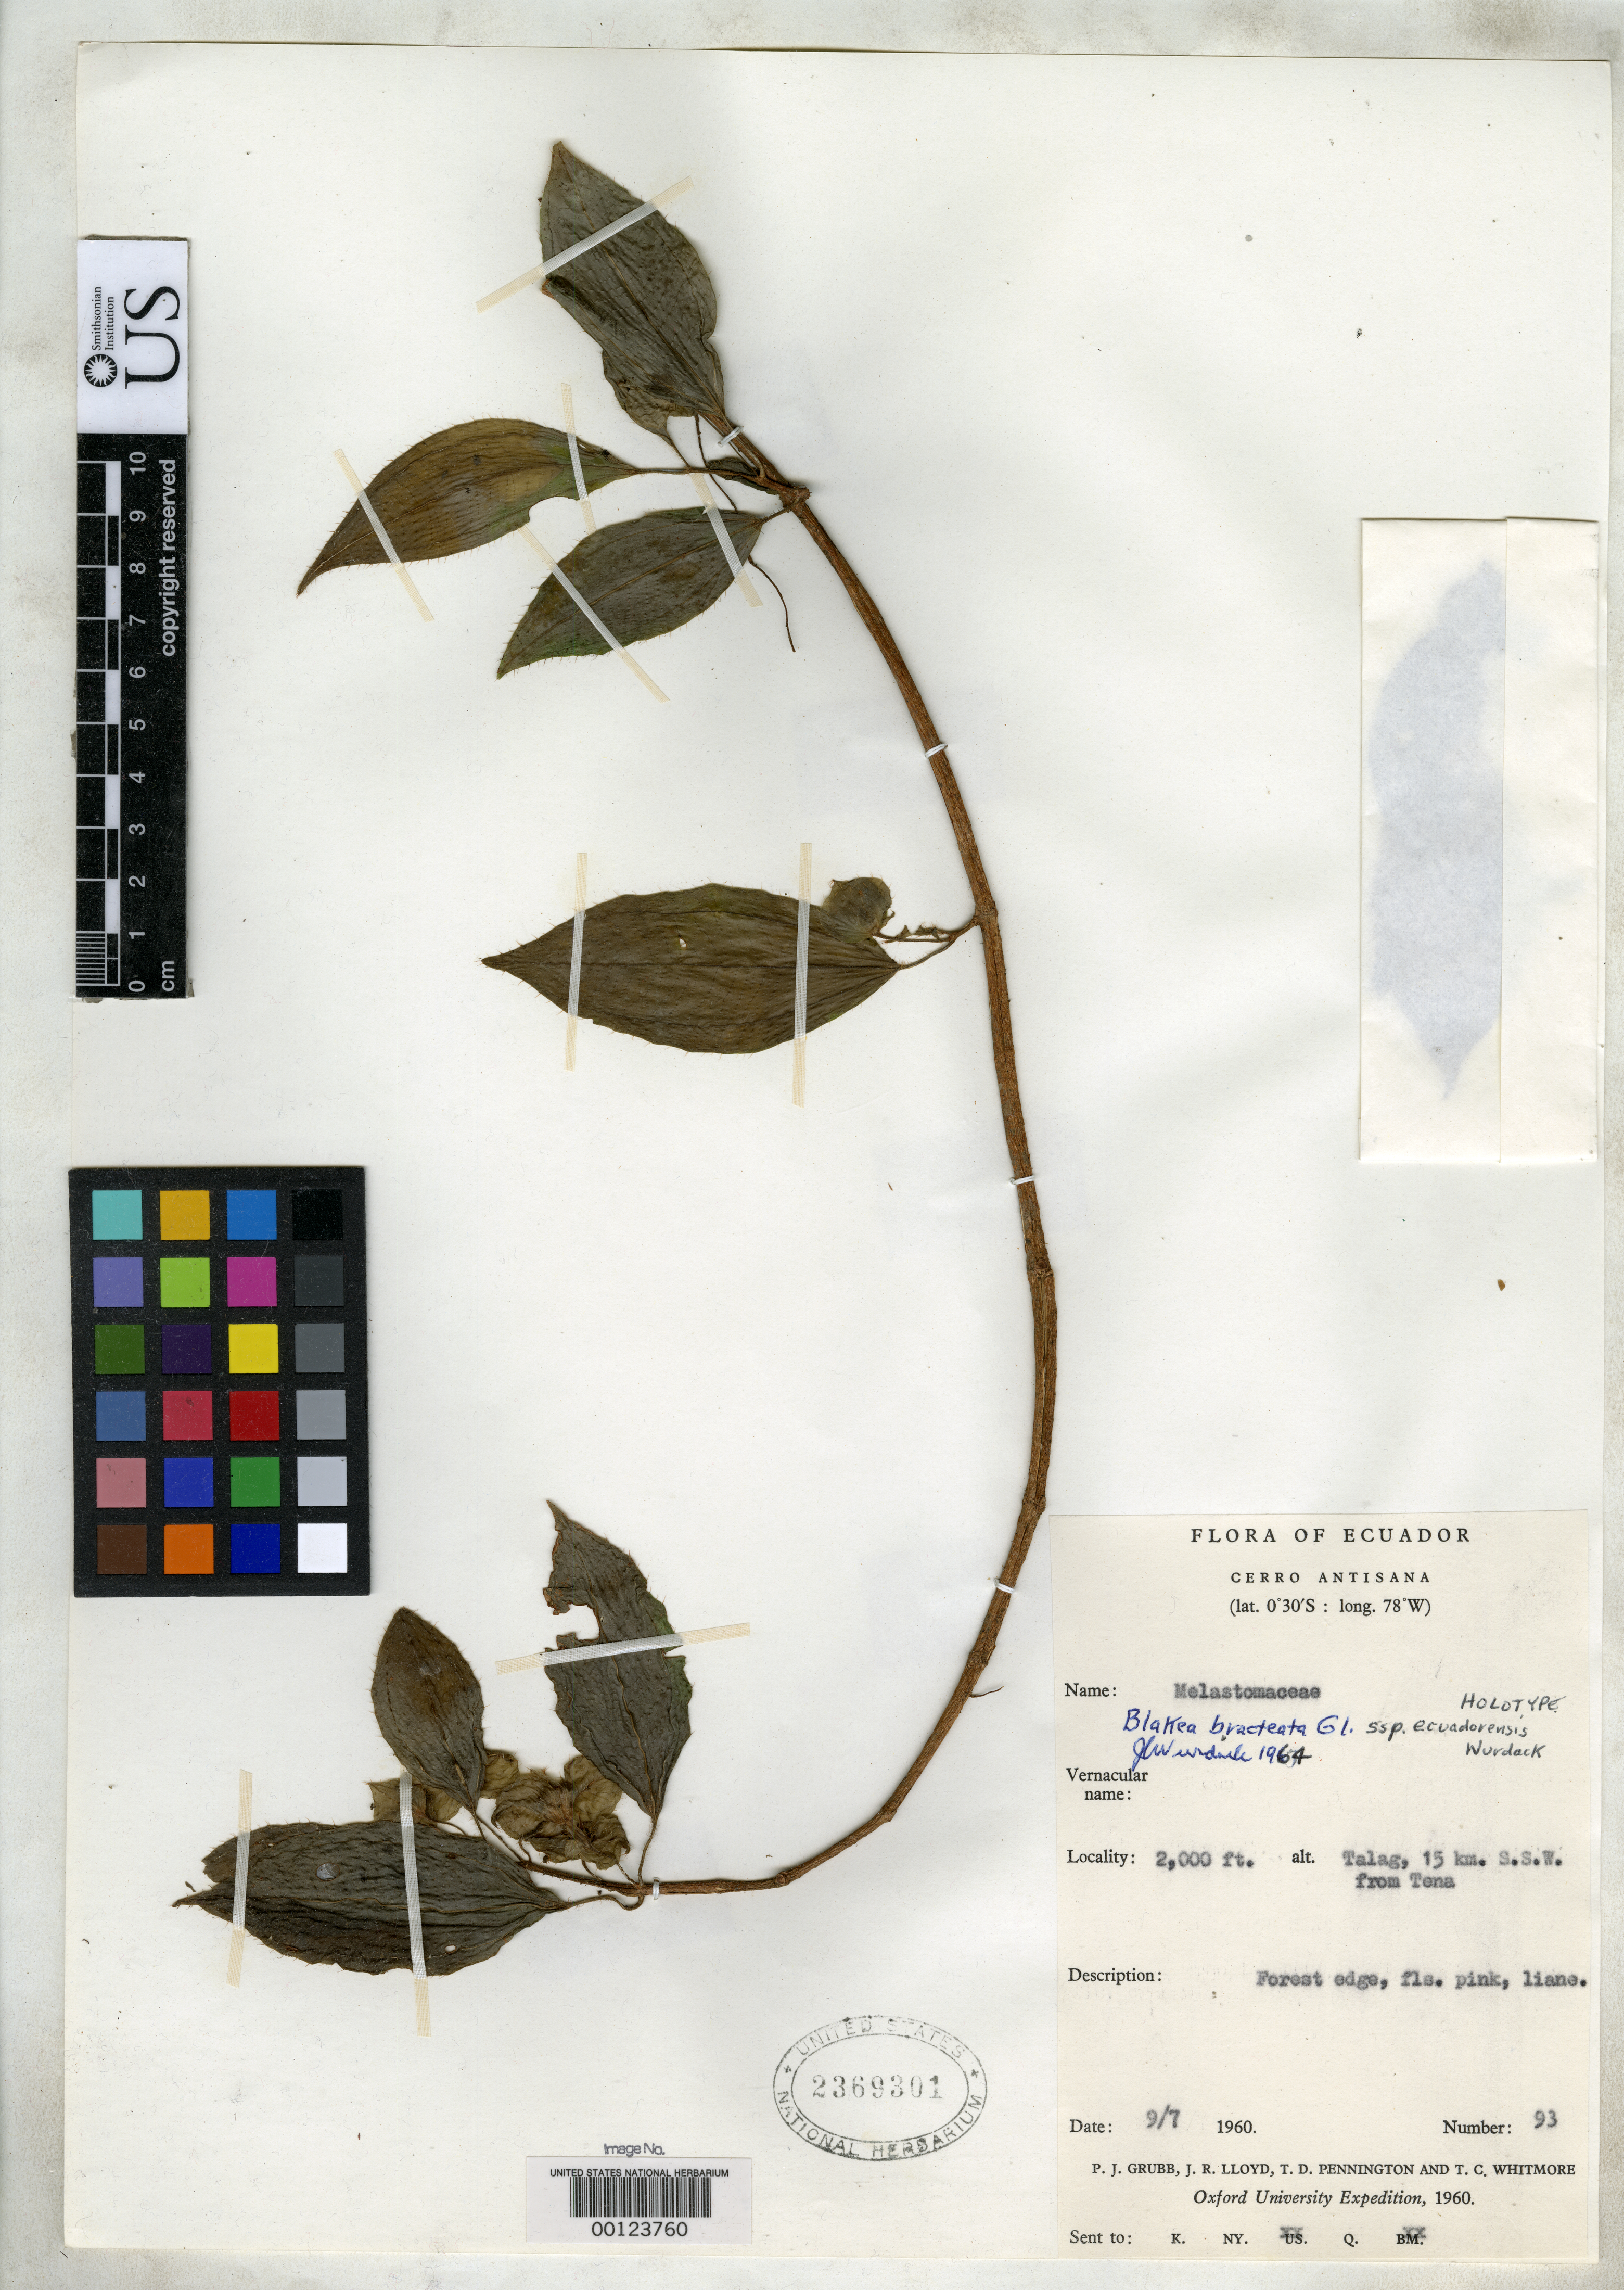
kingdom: Plantae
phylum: Tracheophyta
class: Magnoliopsida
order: Myrtales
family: Melastomataceae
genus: Blakea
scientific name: Blakea bracteata subsp. ecuadorensis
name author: Wurdack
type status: Holotype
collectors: P. J. Grubb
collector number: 93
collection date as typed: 09 Jul 1960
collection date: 1960-07-09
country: Ecuador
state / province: Napo / Pastaza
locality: Talag.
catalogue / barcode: US 2369301